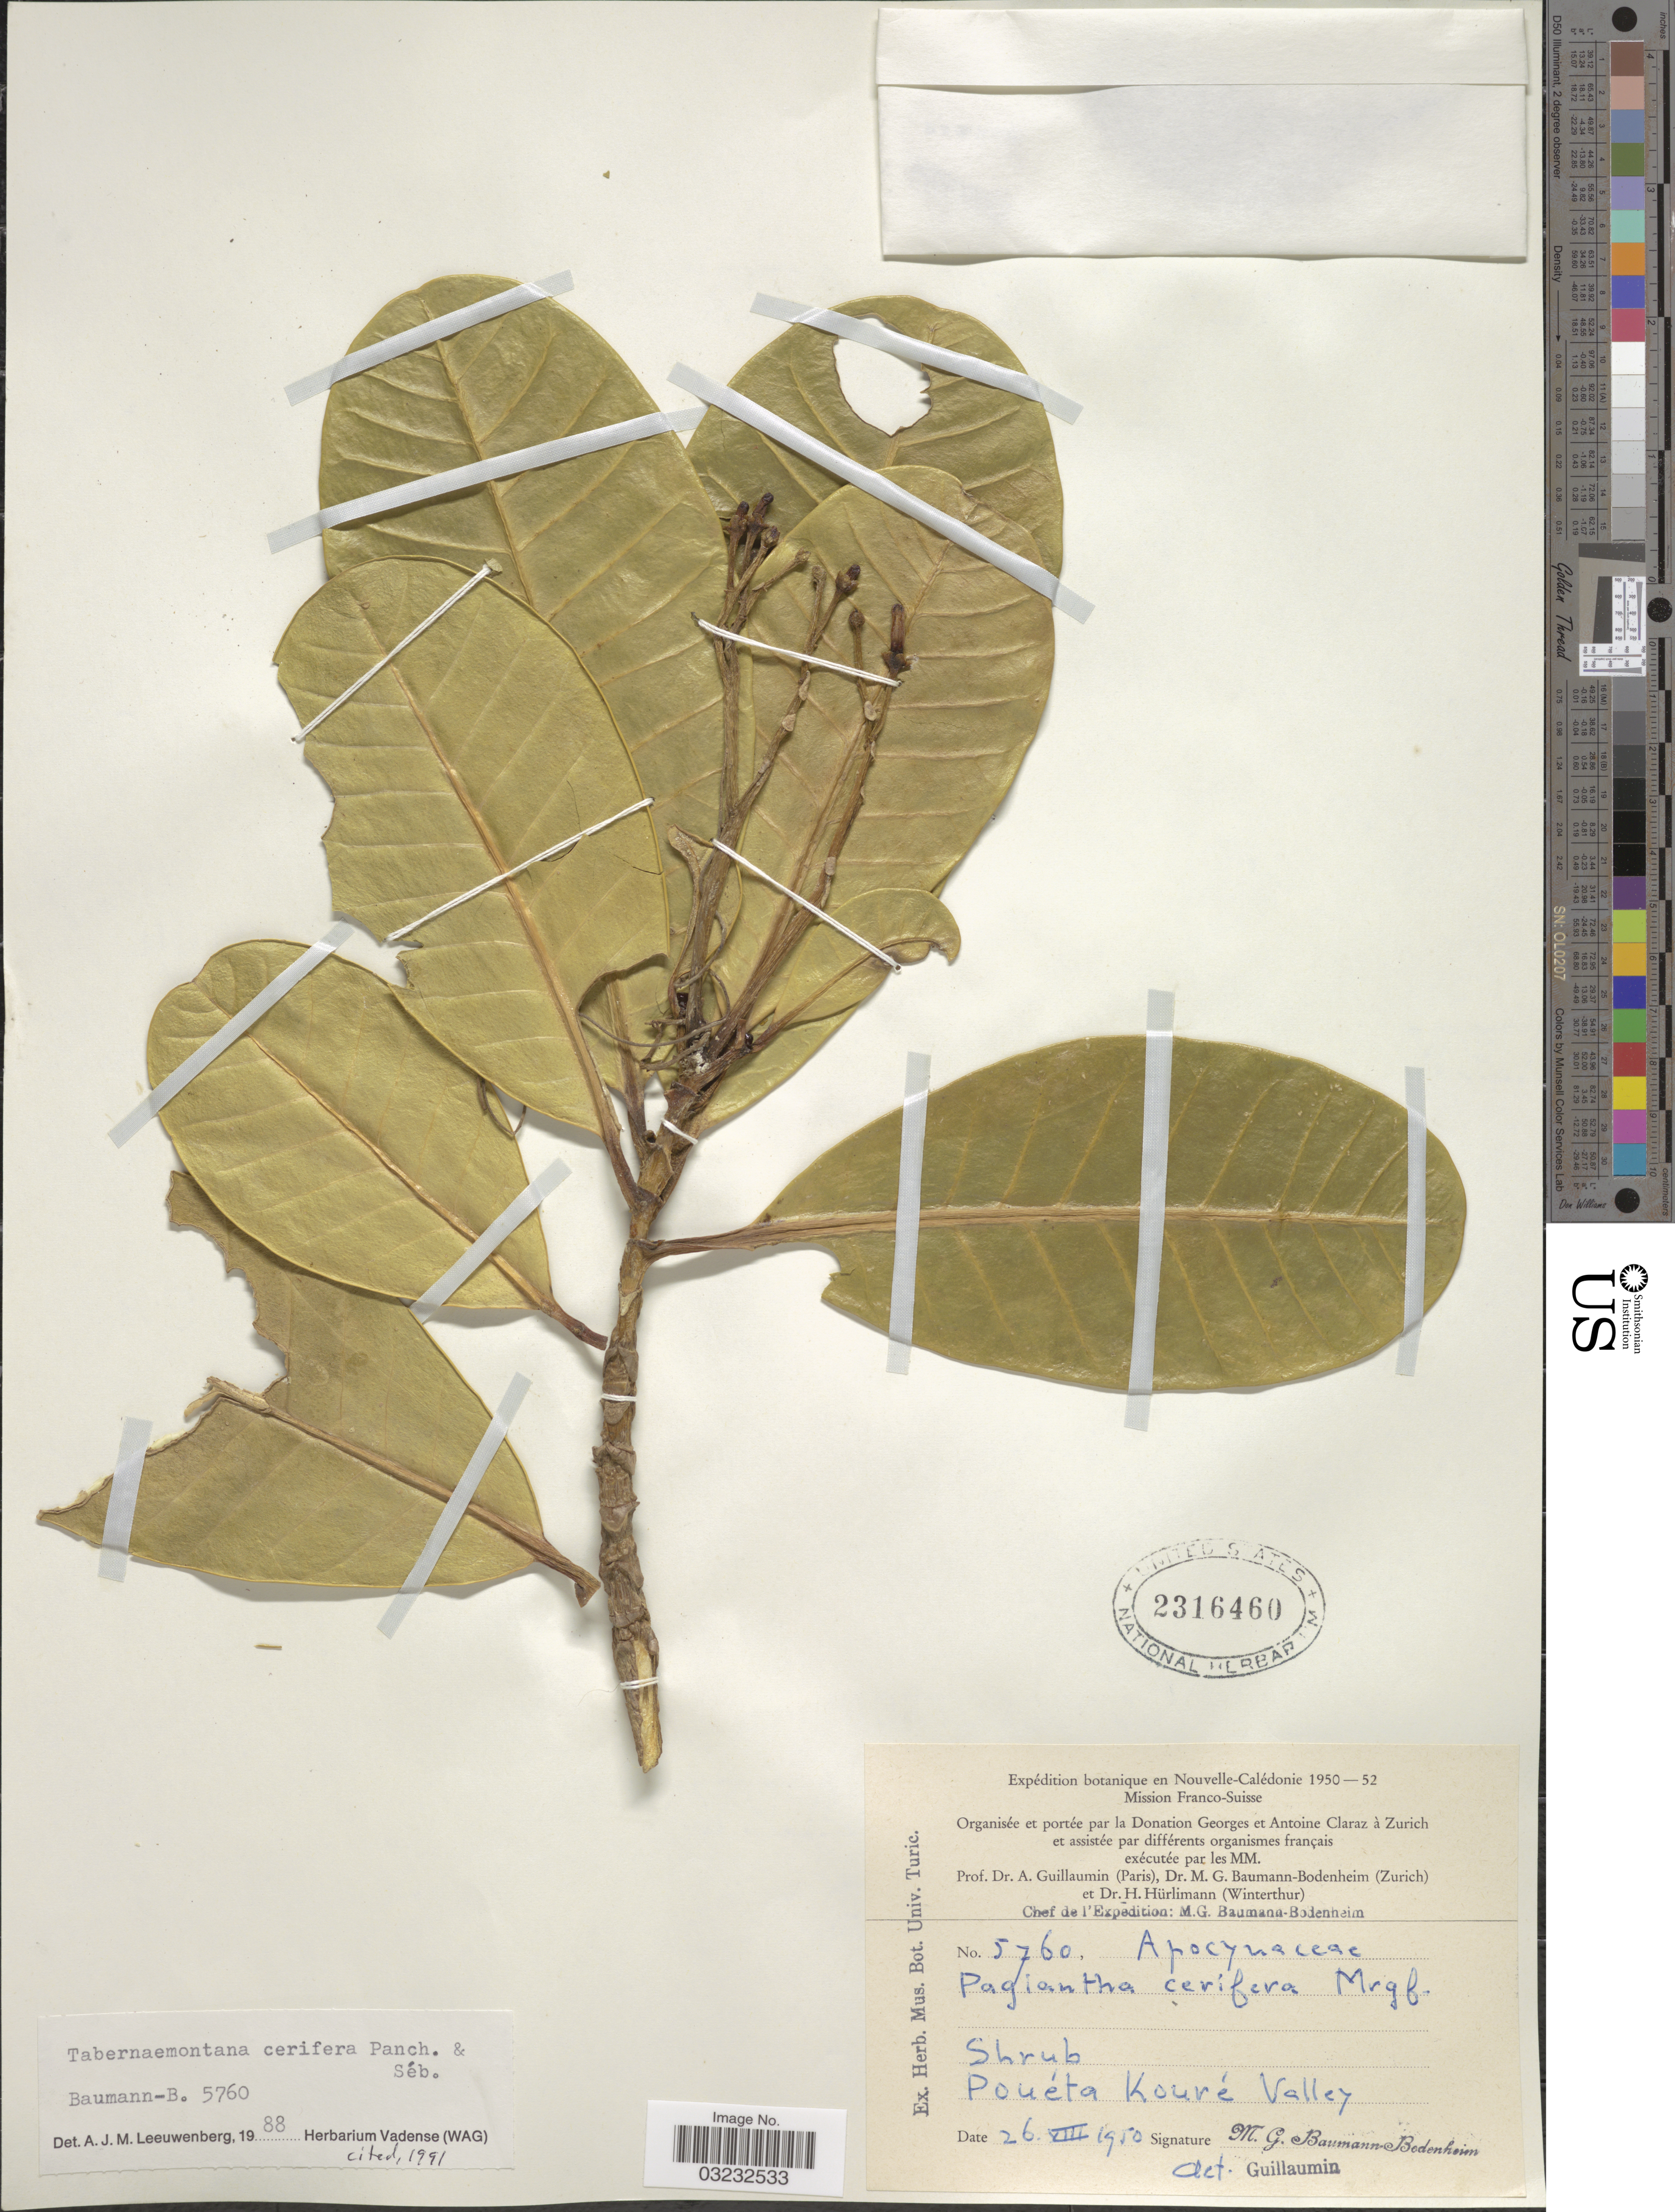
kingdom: Plantae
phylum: Tracheophyta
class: Magnoliopsida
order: Gentianales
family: Apocynaceae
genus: Tabernaemontana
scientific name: Tabernaemontana cerifera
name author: Pancher & Sebert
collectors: M. G. Baumann-Bodenheim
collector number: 5760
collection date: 1950-08-26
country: New Caledonia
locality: Pouéta Kouré Valley.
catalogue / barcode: US 2316460